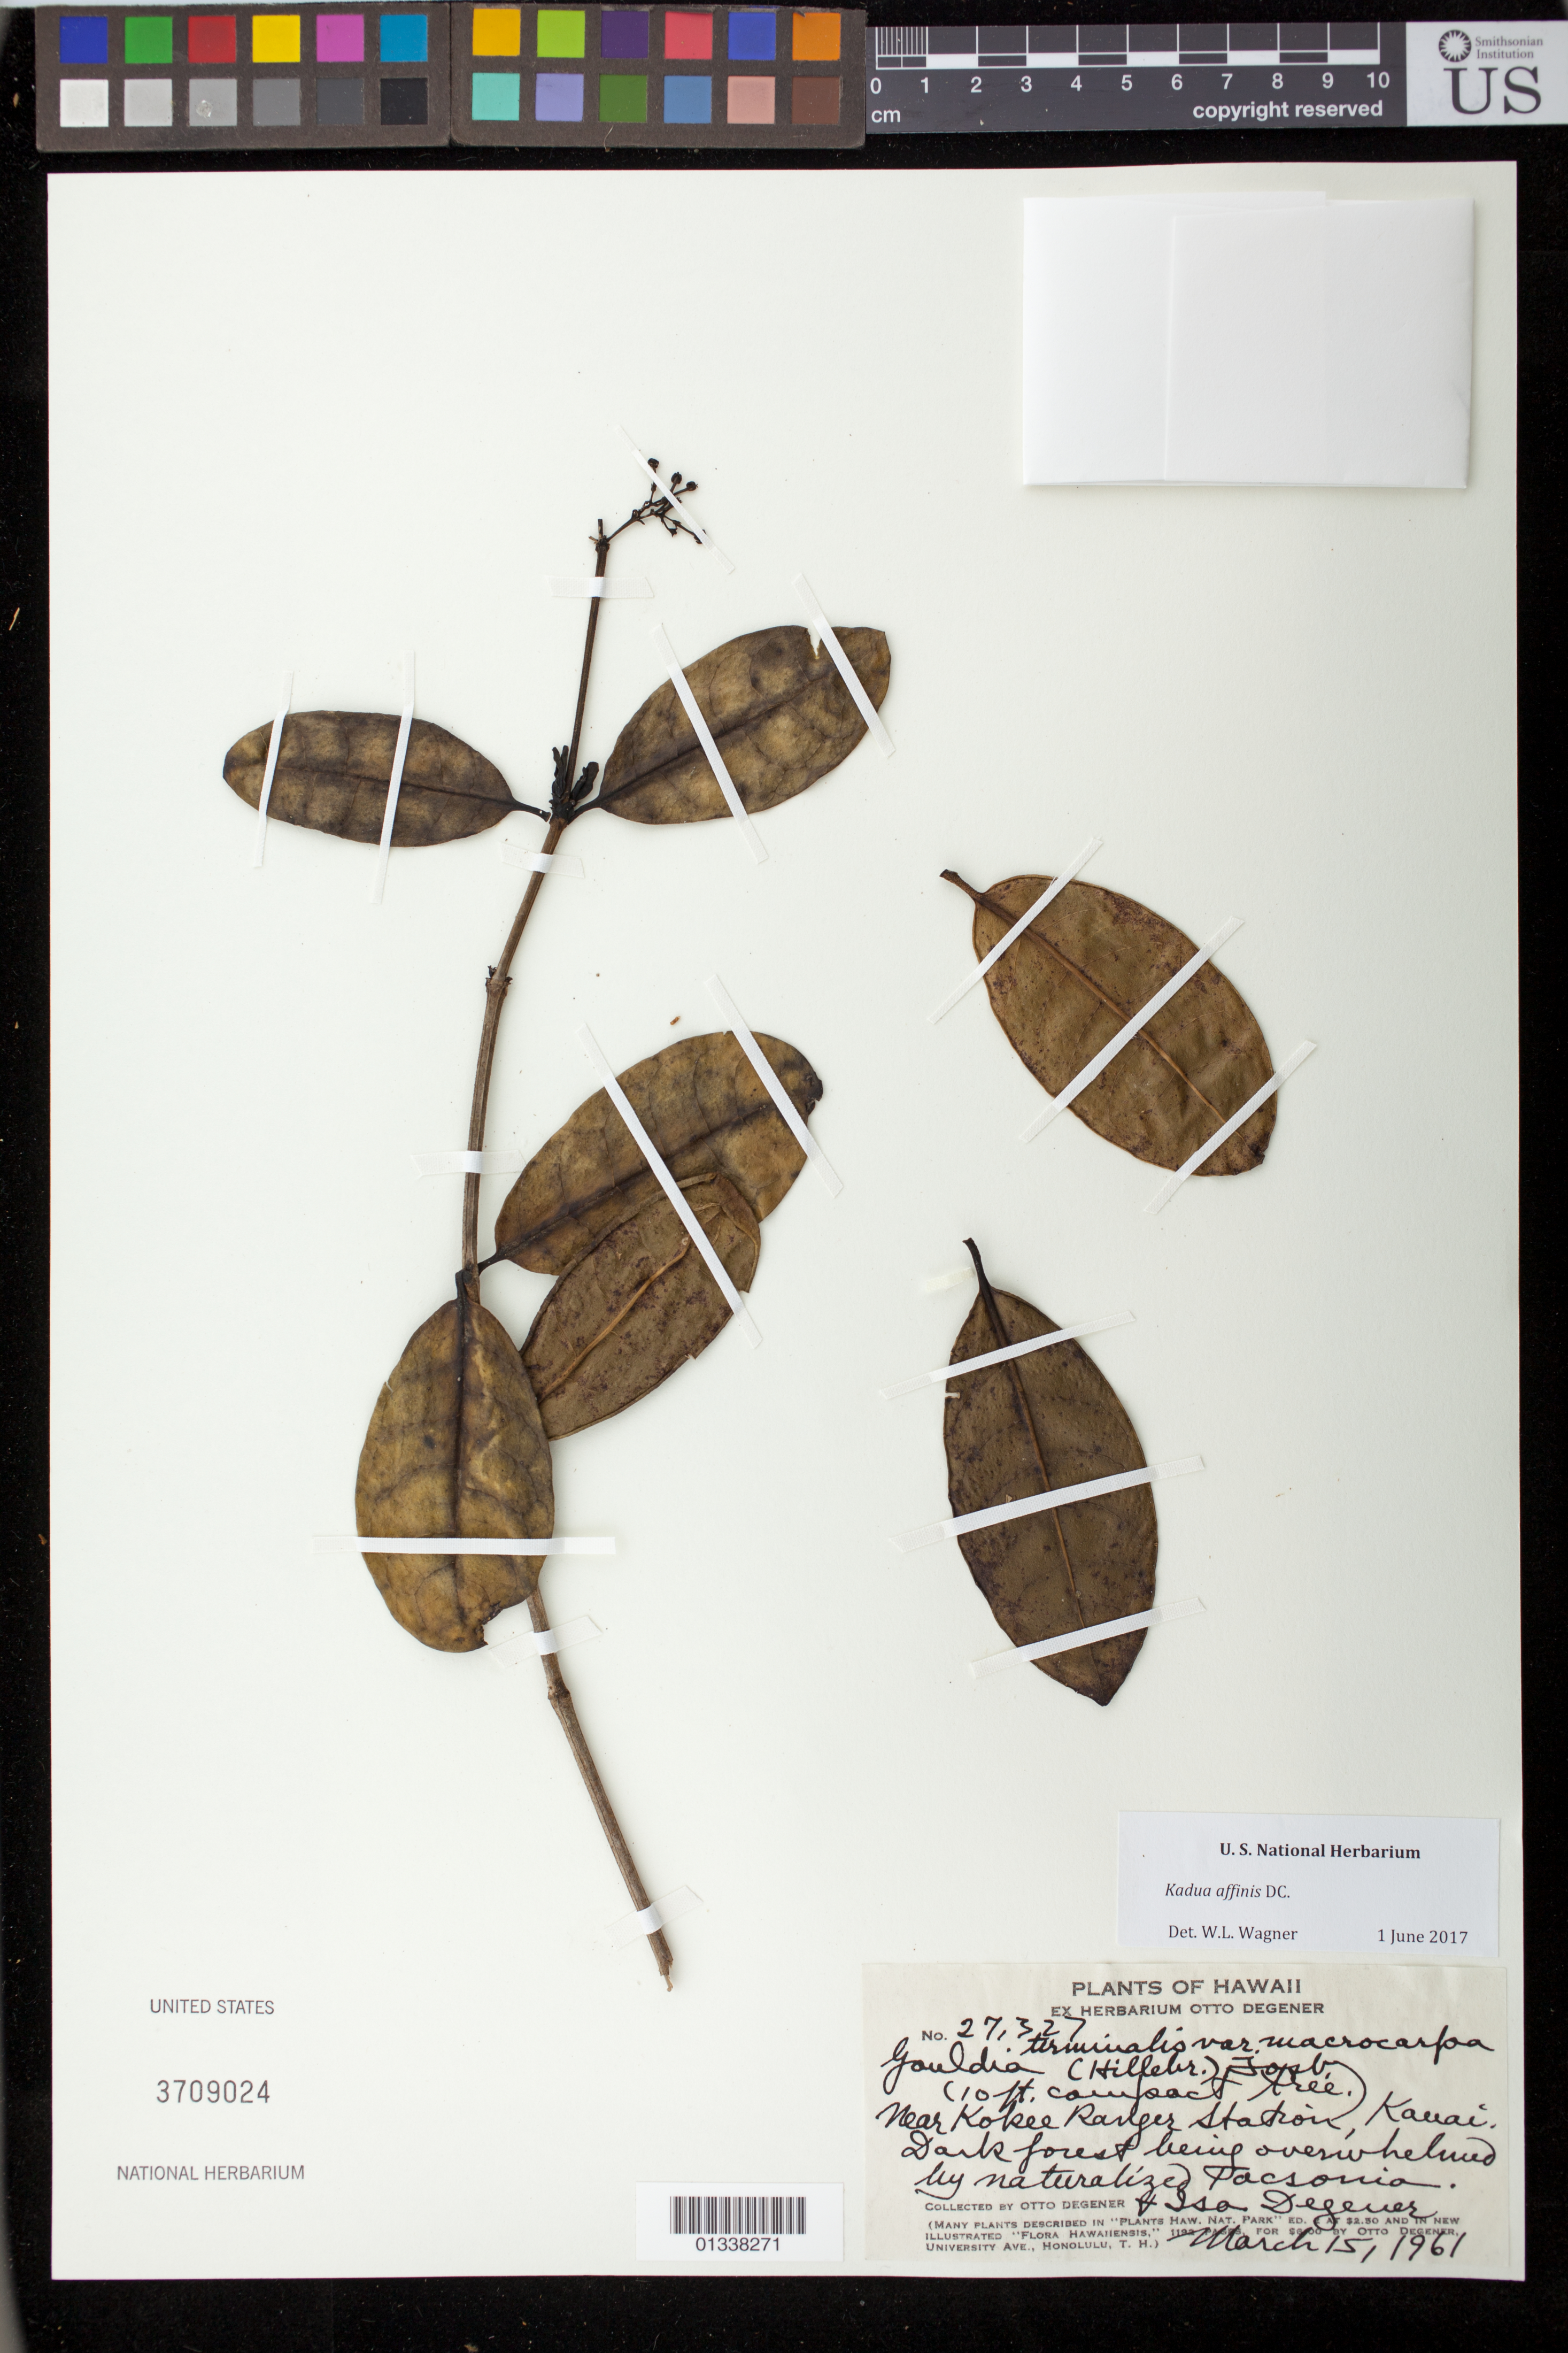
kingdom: Plantae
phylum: Tracheophyta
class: Magnoliopsida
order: Gentianales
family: Rubiaceae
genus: Kadua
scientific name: Kadua affinis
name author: DC.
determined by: Wagner, W. L., (BOT), Smithsonian Institution - National Museum of Natural History (UNITED STATES)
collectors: O. Degener & I. Degener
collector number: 27327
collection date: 1961-03-15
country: United States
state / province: Hawaii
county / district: Kauai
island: Kaua'i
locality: Near Kokee Ranger Station, Kauai.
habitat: Dark forest being overwhelmed by naturalized Tacsonia.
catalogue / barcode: US 3709024